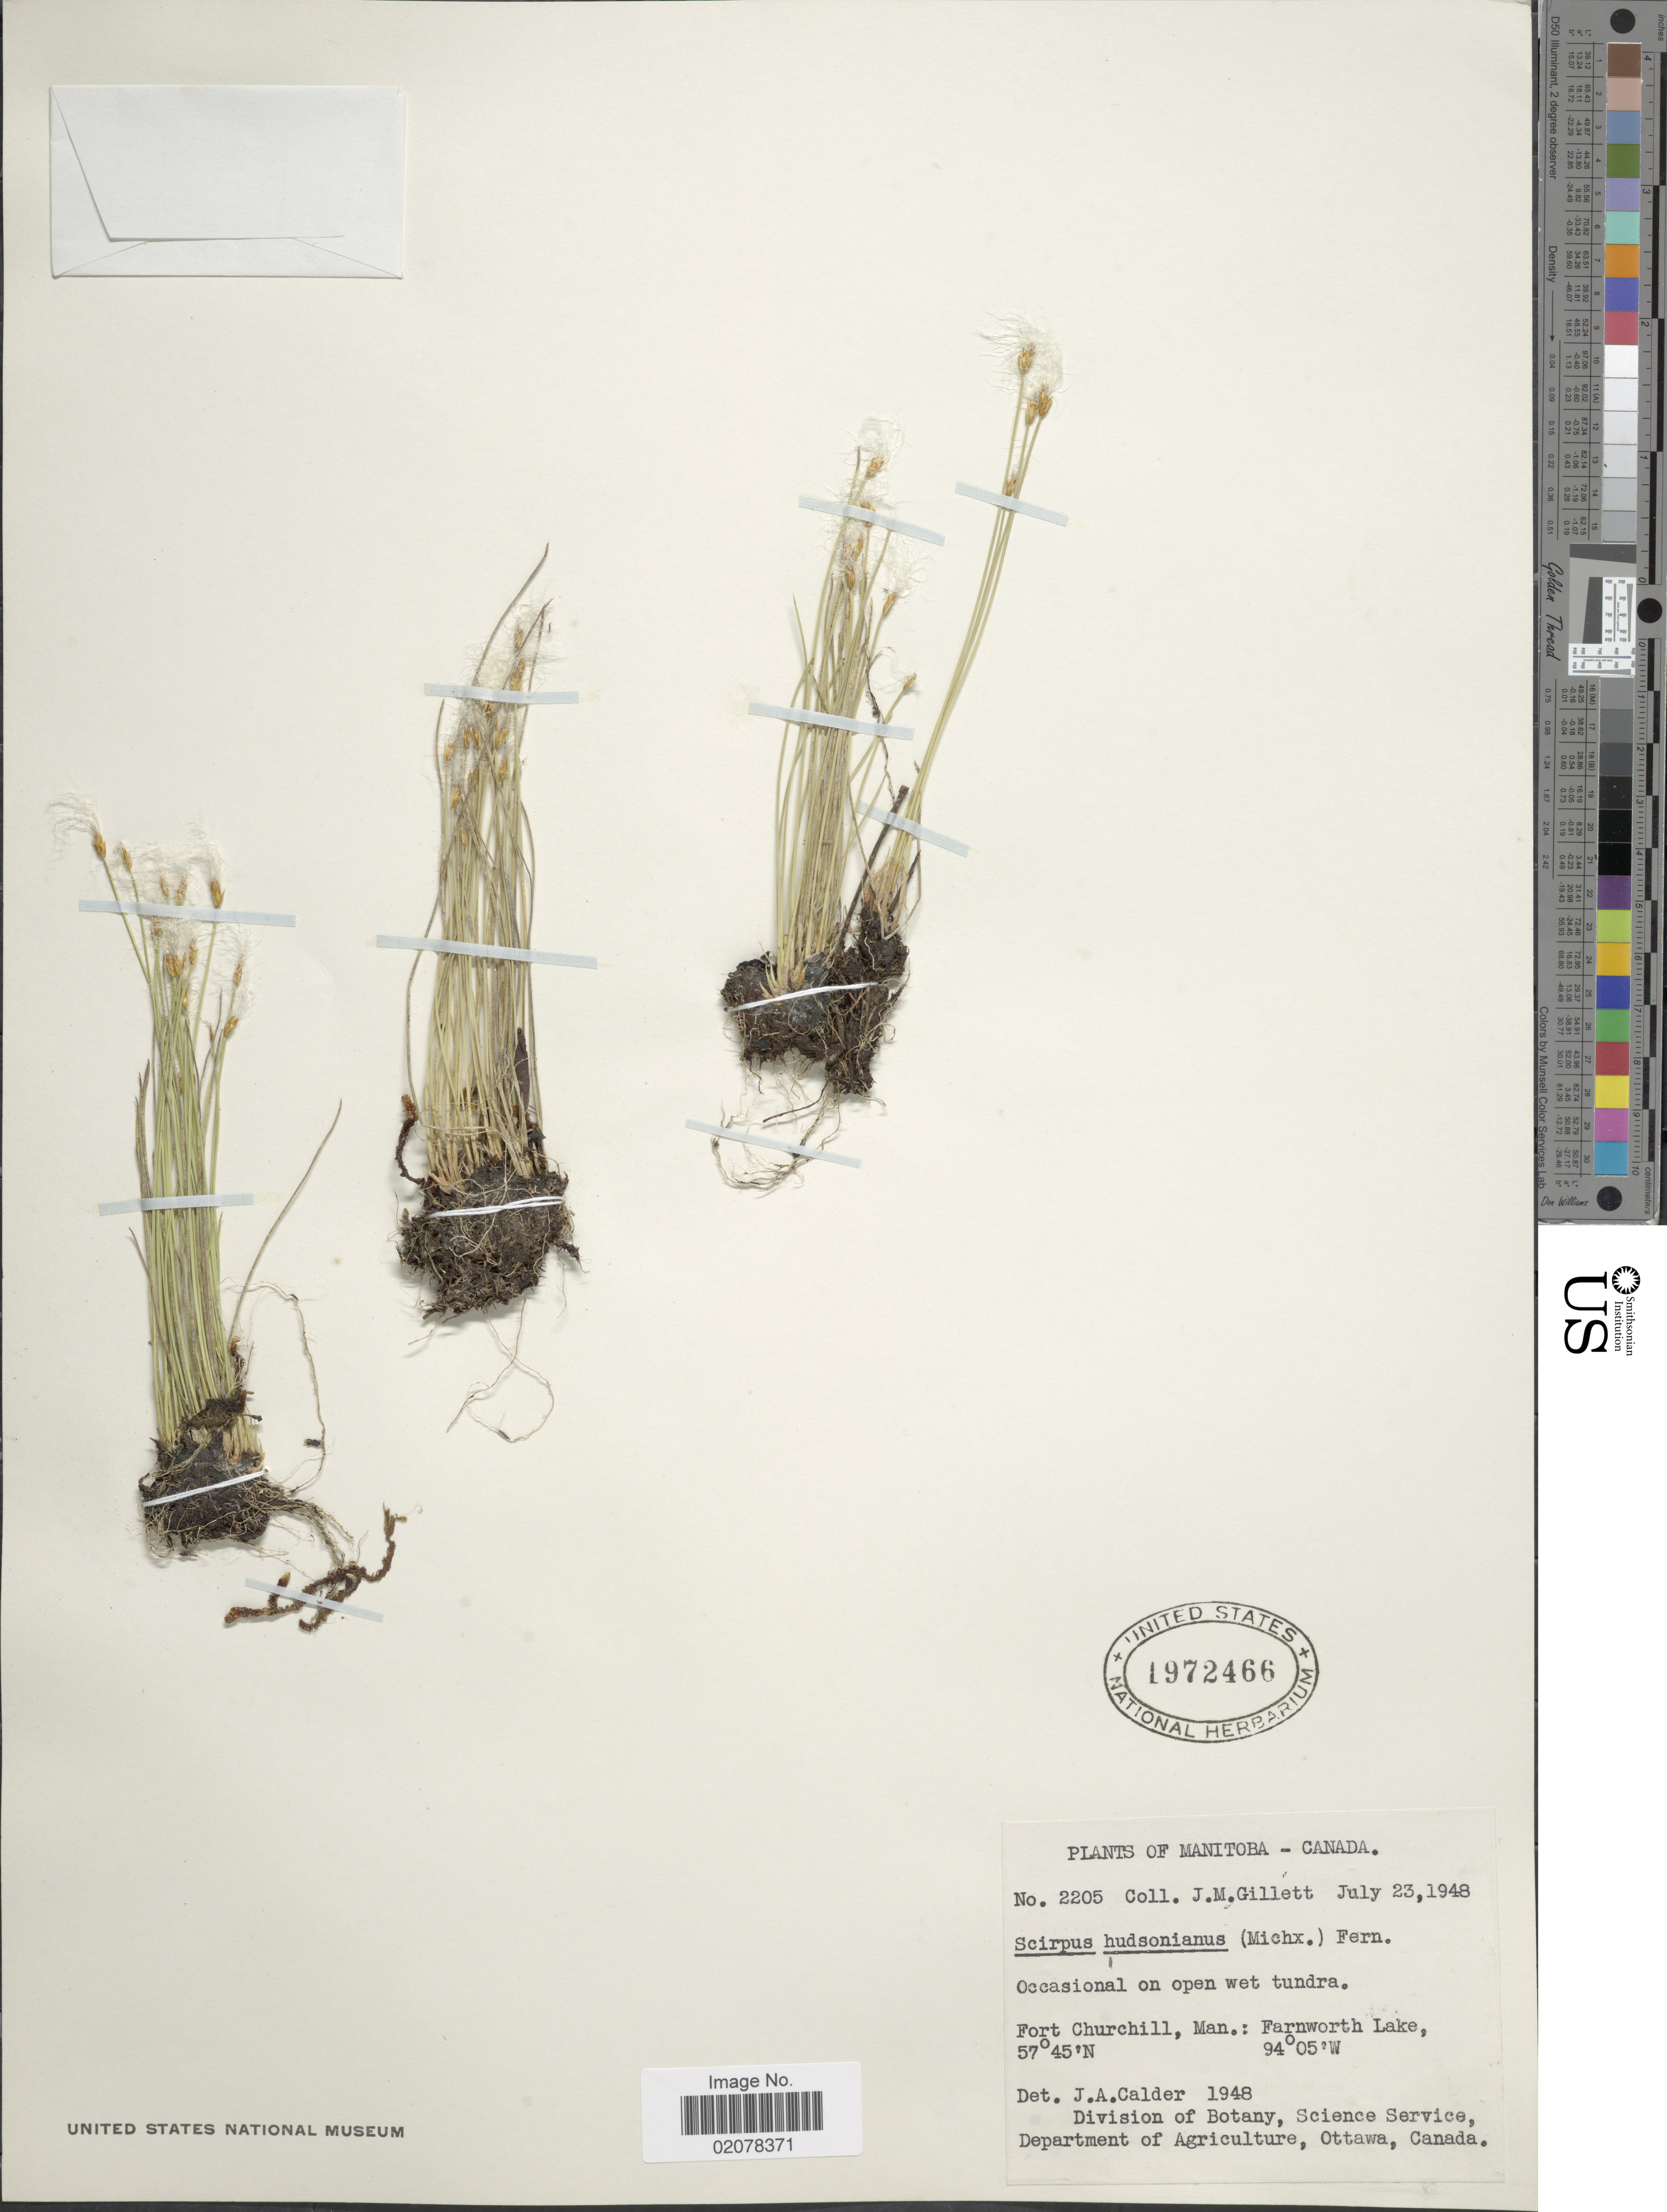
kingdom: Plantae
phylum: Tracheophyta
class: Liliopsida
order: Poales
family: Cyperaceae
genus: Trichophorum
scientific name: Trichophorum alpinum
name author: (L.) Pers.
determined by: Strong, M. T., (US), Smithsonian Institution - National Museum of Natural History (UNITED STATES)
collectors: J. M. Gillett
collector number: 2205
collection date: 1948-07-23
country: Canada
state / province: Manitoba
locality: Occasional on open wet tundra, Fort Churchill, Man.: Farnworth Lake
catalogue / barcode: US 1972466